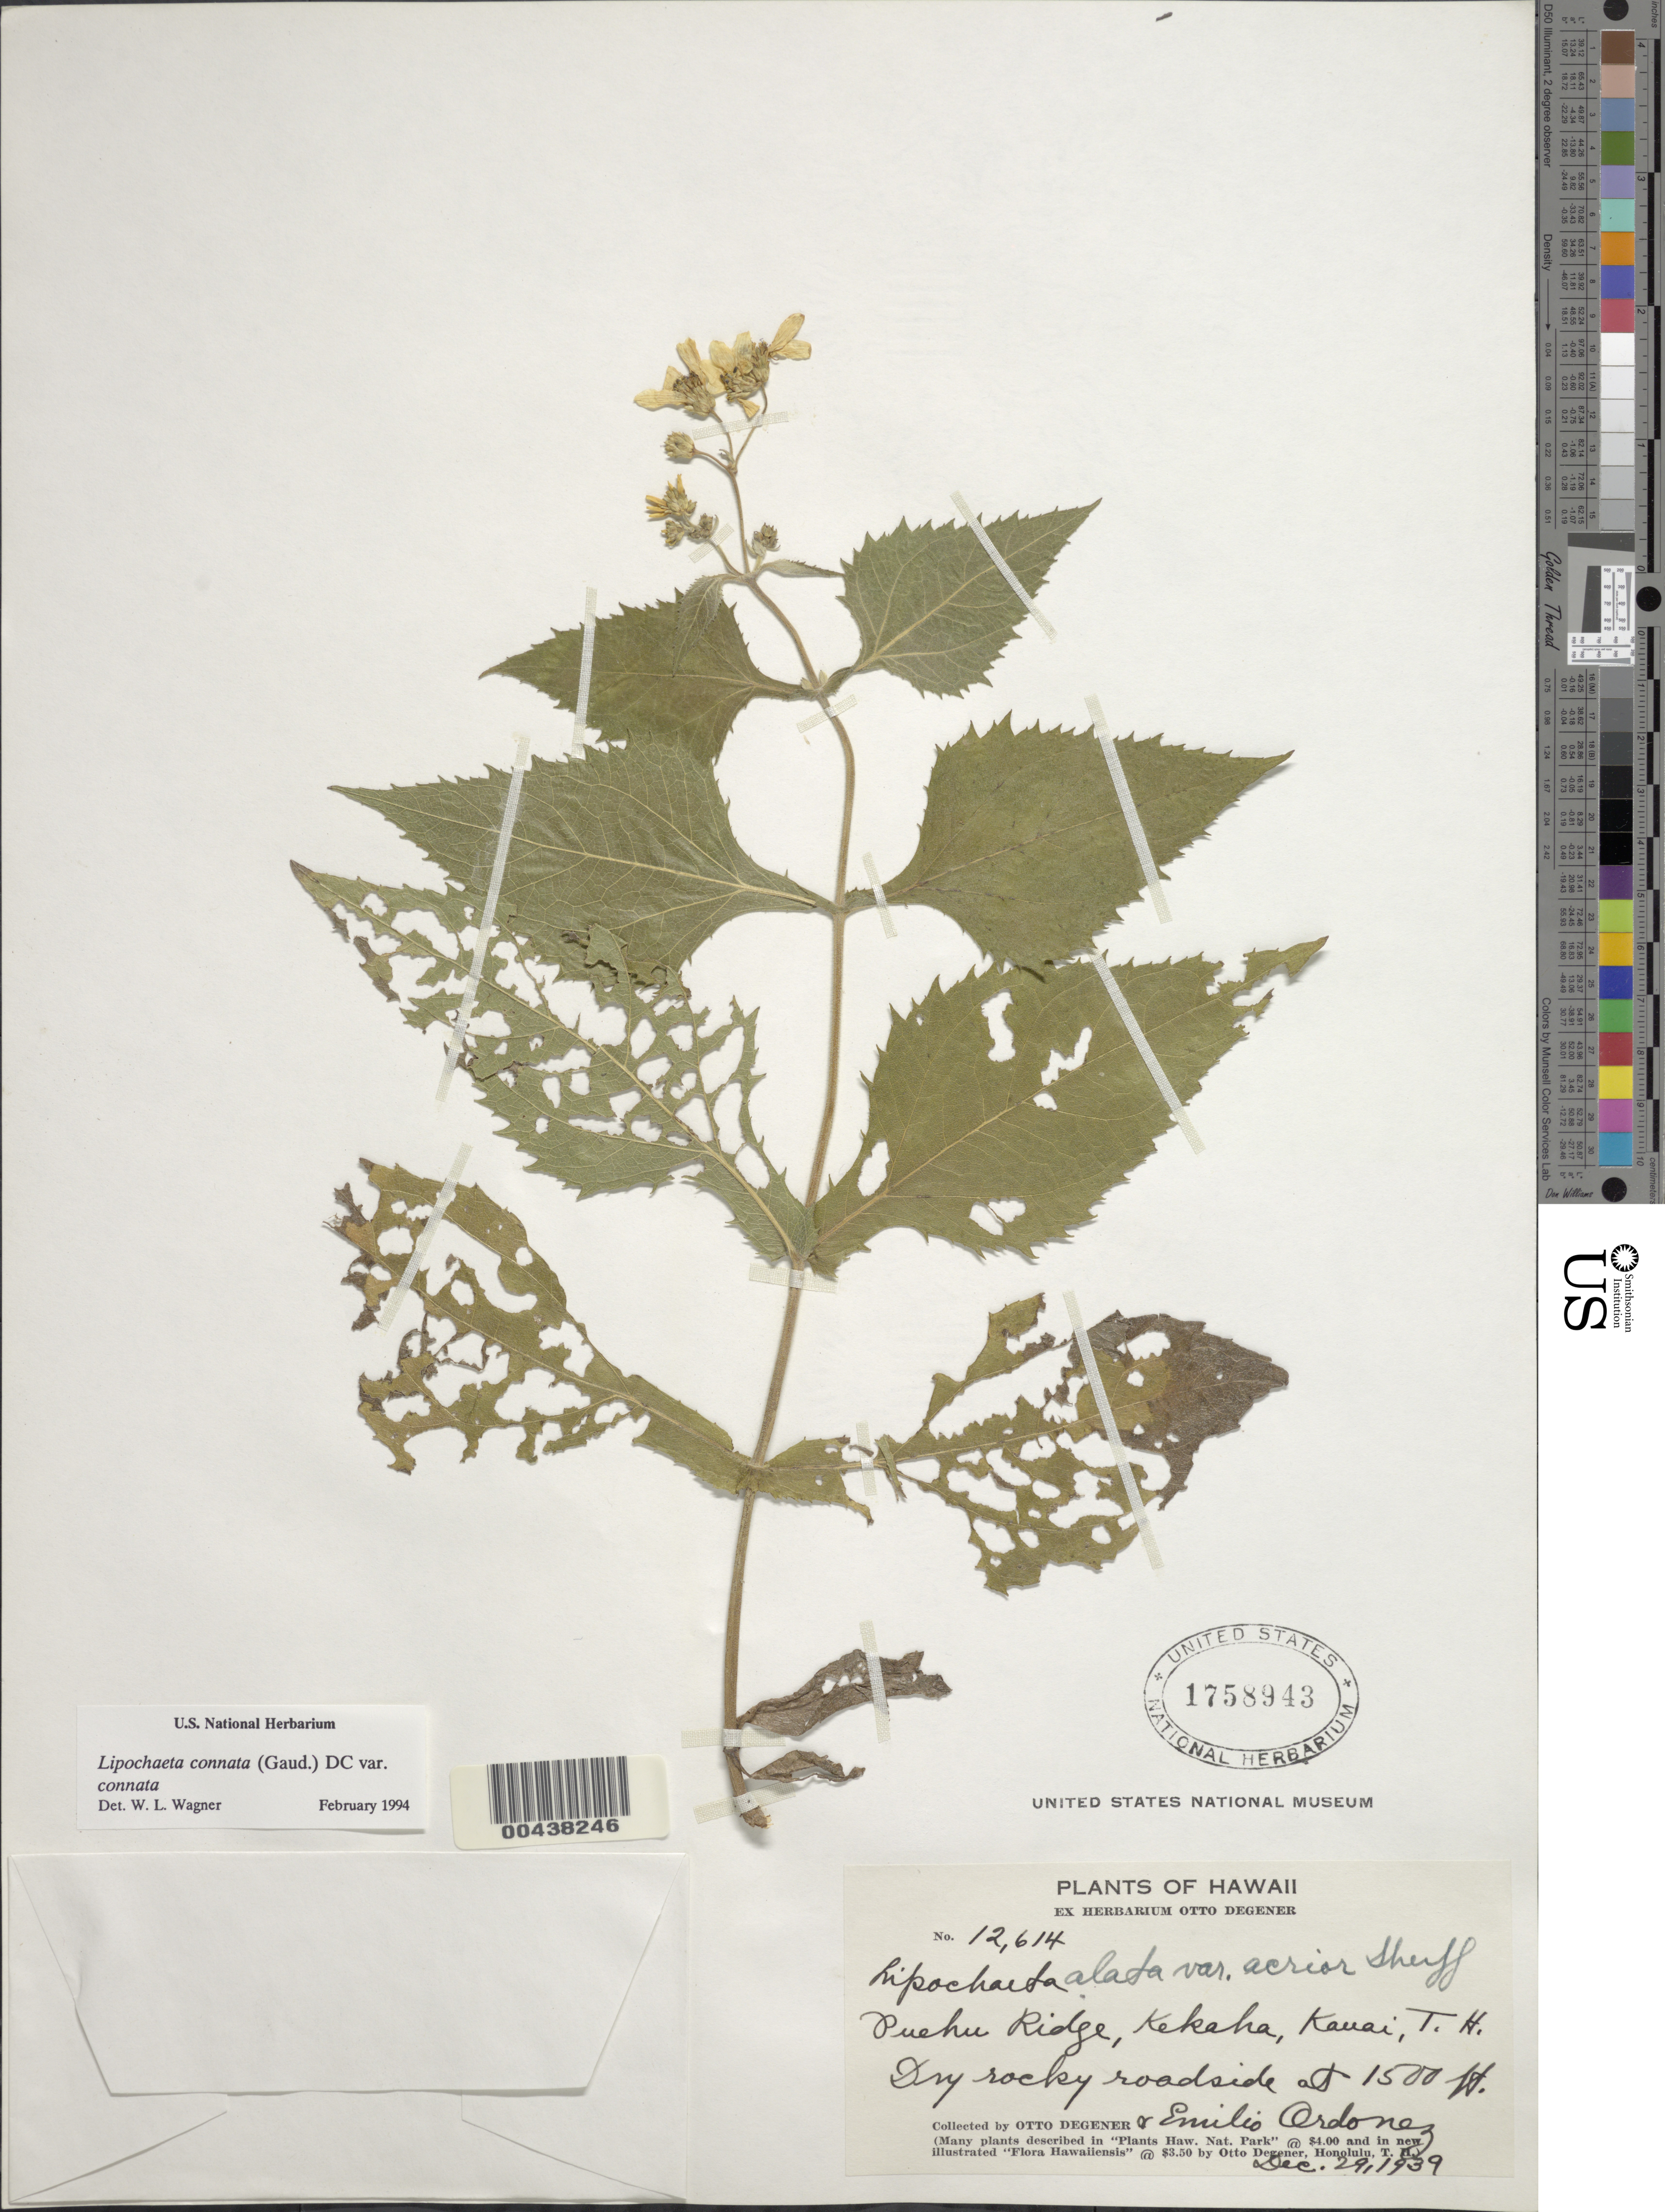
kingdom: Plantae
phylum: Tracheophyta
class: Magnoliopsida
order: Asterales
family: Asteraceae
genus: Lipochaeta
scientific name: Lipochaeta connata subsp. connata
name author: (Gaudich.) DC.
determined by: Wagner, W. L., (BOT), Smithsonian Institution - National Museum of Natural History (UNITED STATES)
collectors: O. Degener & E. Ordonez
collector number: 12614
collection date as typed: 29 Dec 1939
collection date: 1939-12-29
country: United States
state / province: Hawaii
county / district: Kauai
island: Kaua'i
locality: Puehu Ridge, Kekaha, roadside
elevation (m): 457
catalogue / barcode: US 1758943